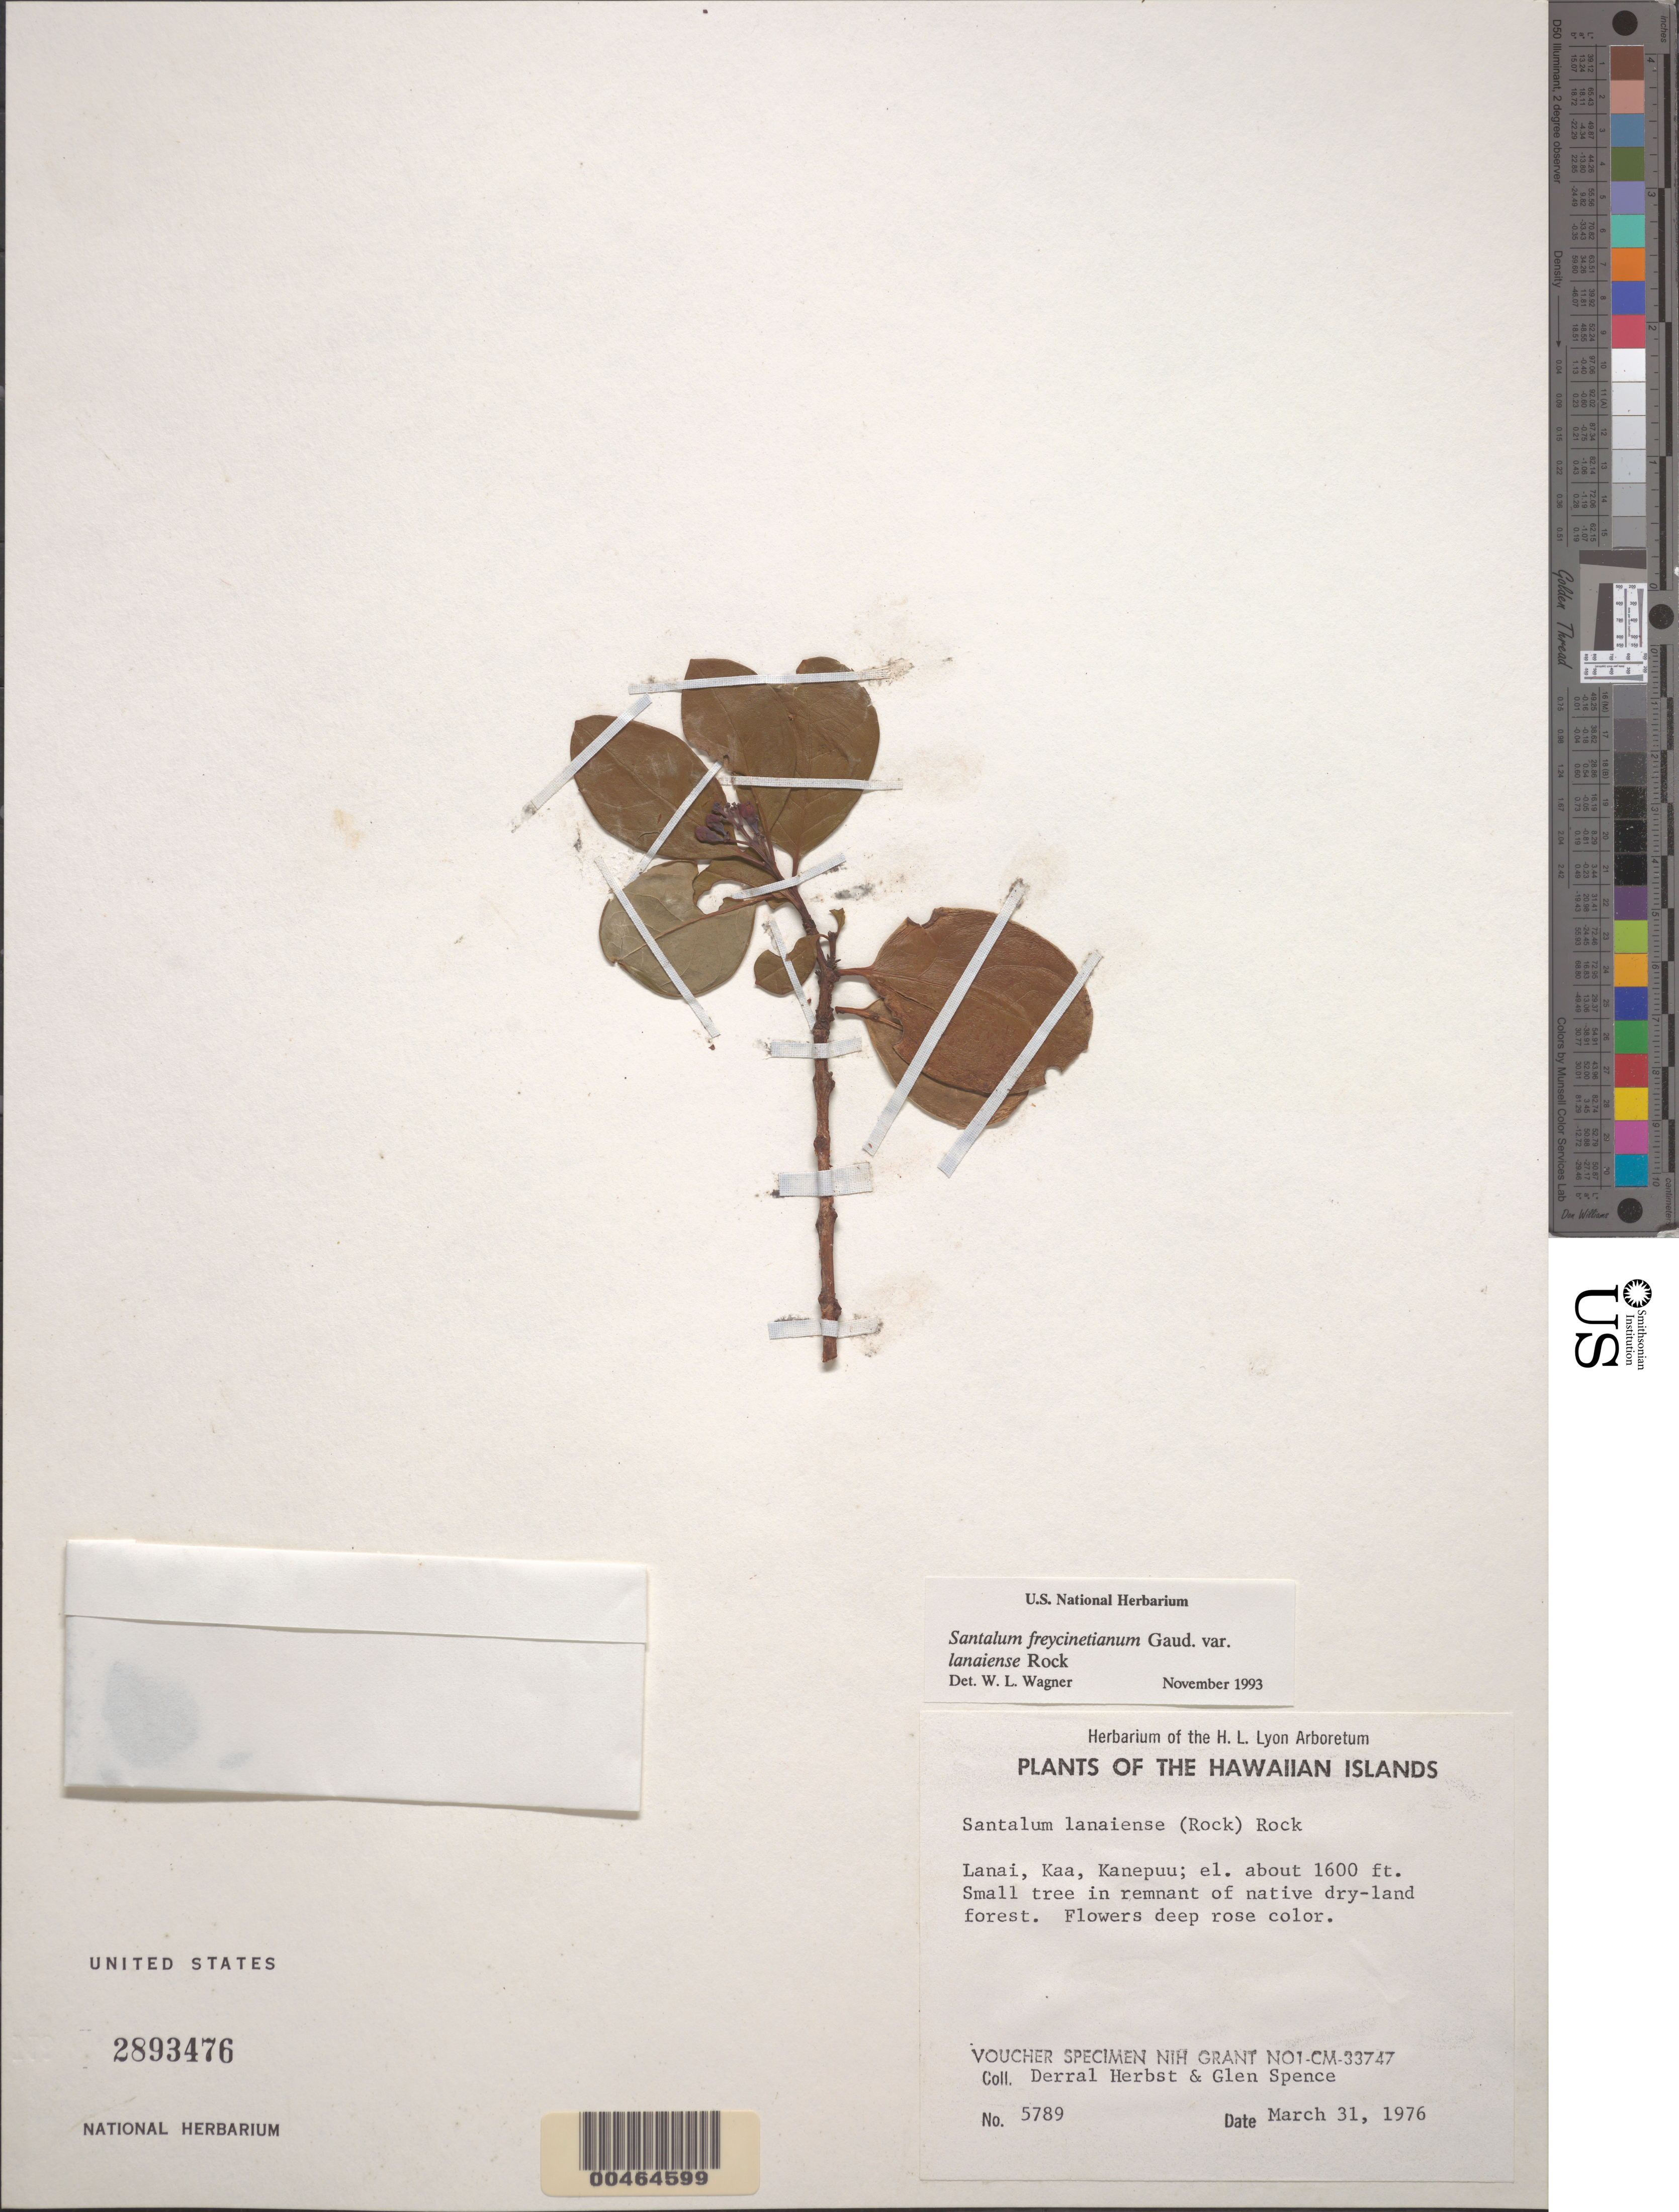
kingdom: Plantae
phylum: Tracheophyta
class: Magnoliopsida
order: Santalales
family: Santalaceae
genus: Santalum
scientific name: Santalum haleakalae var. lanaiense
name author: (Rock) Harbaugh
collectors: D. R. Herbst & G. Spence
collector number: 5789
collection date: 1976-03-31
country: United States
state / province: Hawaii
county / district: Maui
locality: The Hawaiian Islands. Lanai, Kaa, Kanepuu.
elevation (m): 488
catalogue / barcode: US 2893476